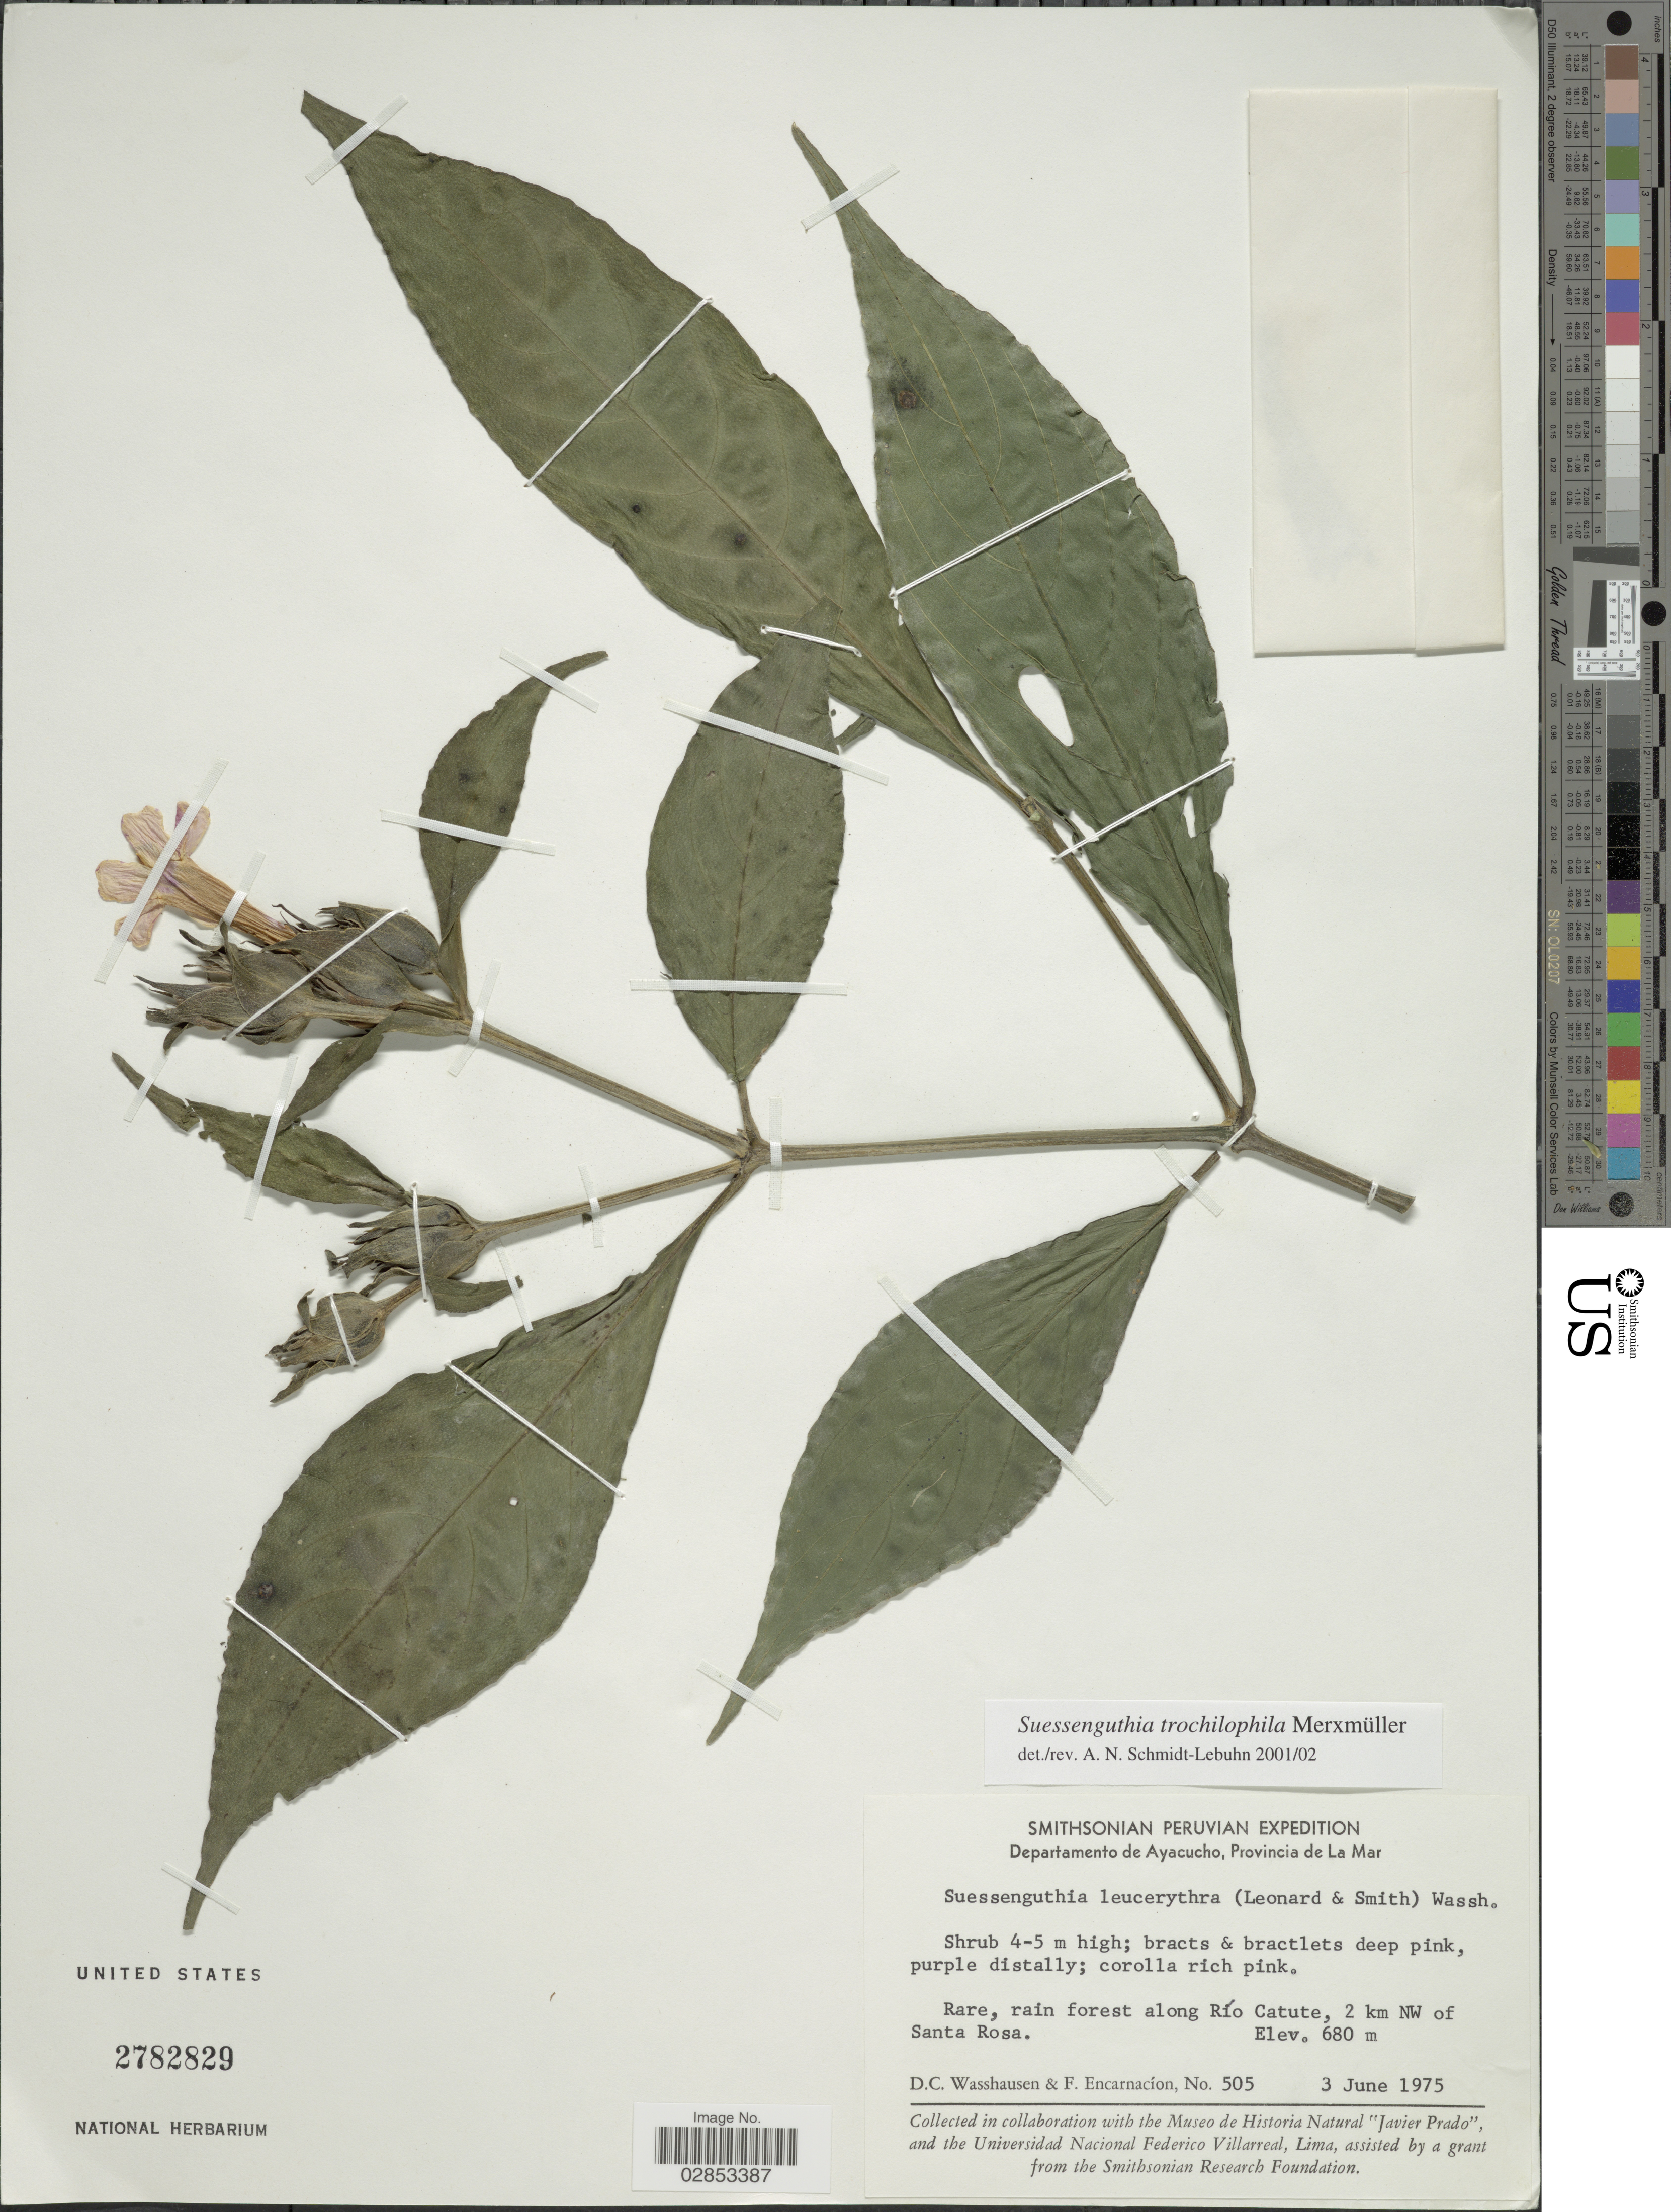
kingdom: Plantae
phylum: Tracheophyta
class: Magnoliopsida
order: Lamiales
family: Acanthaceae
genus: Suessenguthia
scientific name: Suessenguthia trochilophila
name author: Merxm.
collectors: D. C. Wasshausen & F. Encarnación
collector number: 505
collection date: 1975-06-03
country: Peru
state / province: Ayacucho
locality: Departamento Ayacucho, Provincia de La Mar. Rare, rain forest along Río Catute, 2 km NW of Santa Rosa.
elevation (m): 680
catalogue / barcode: US 2782829